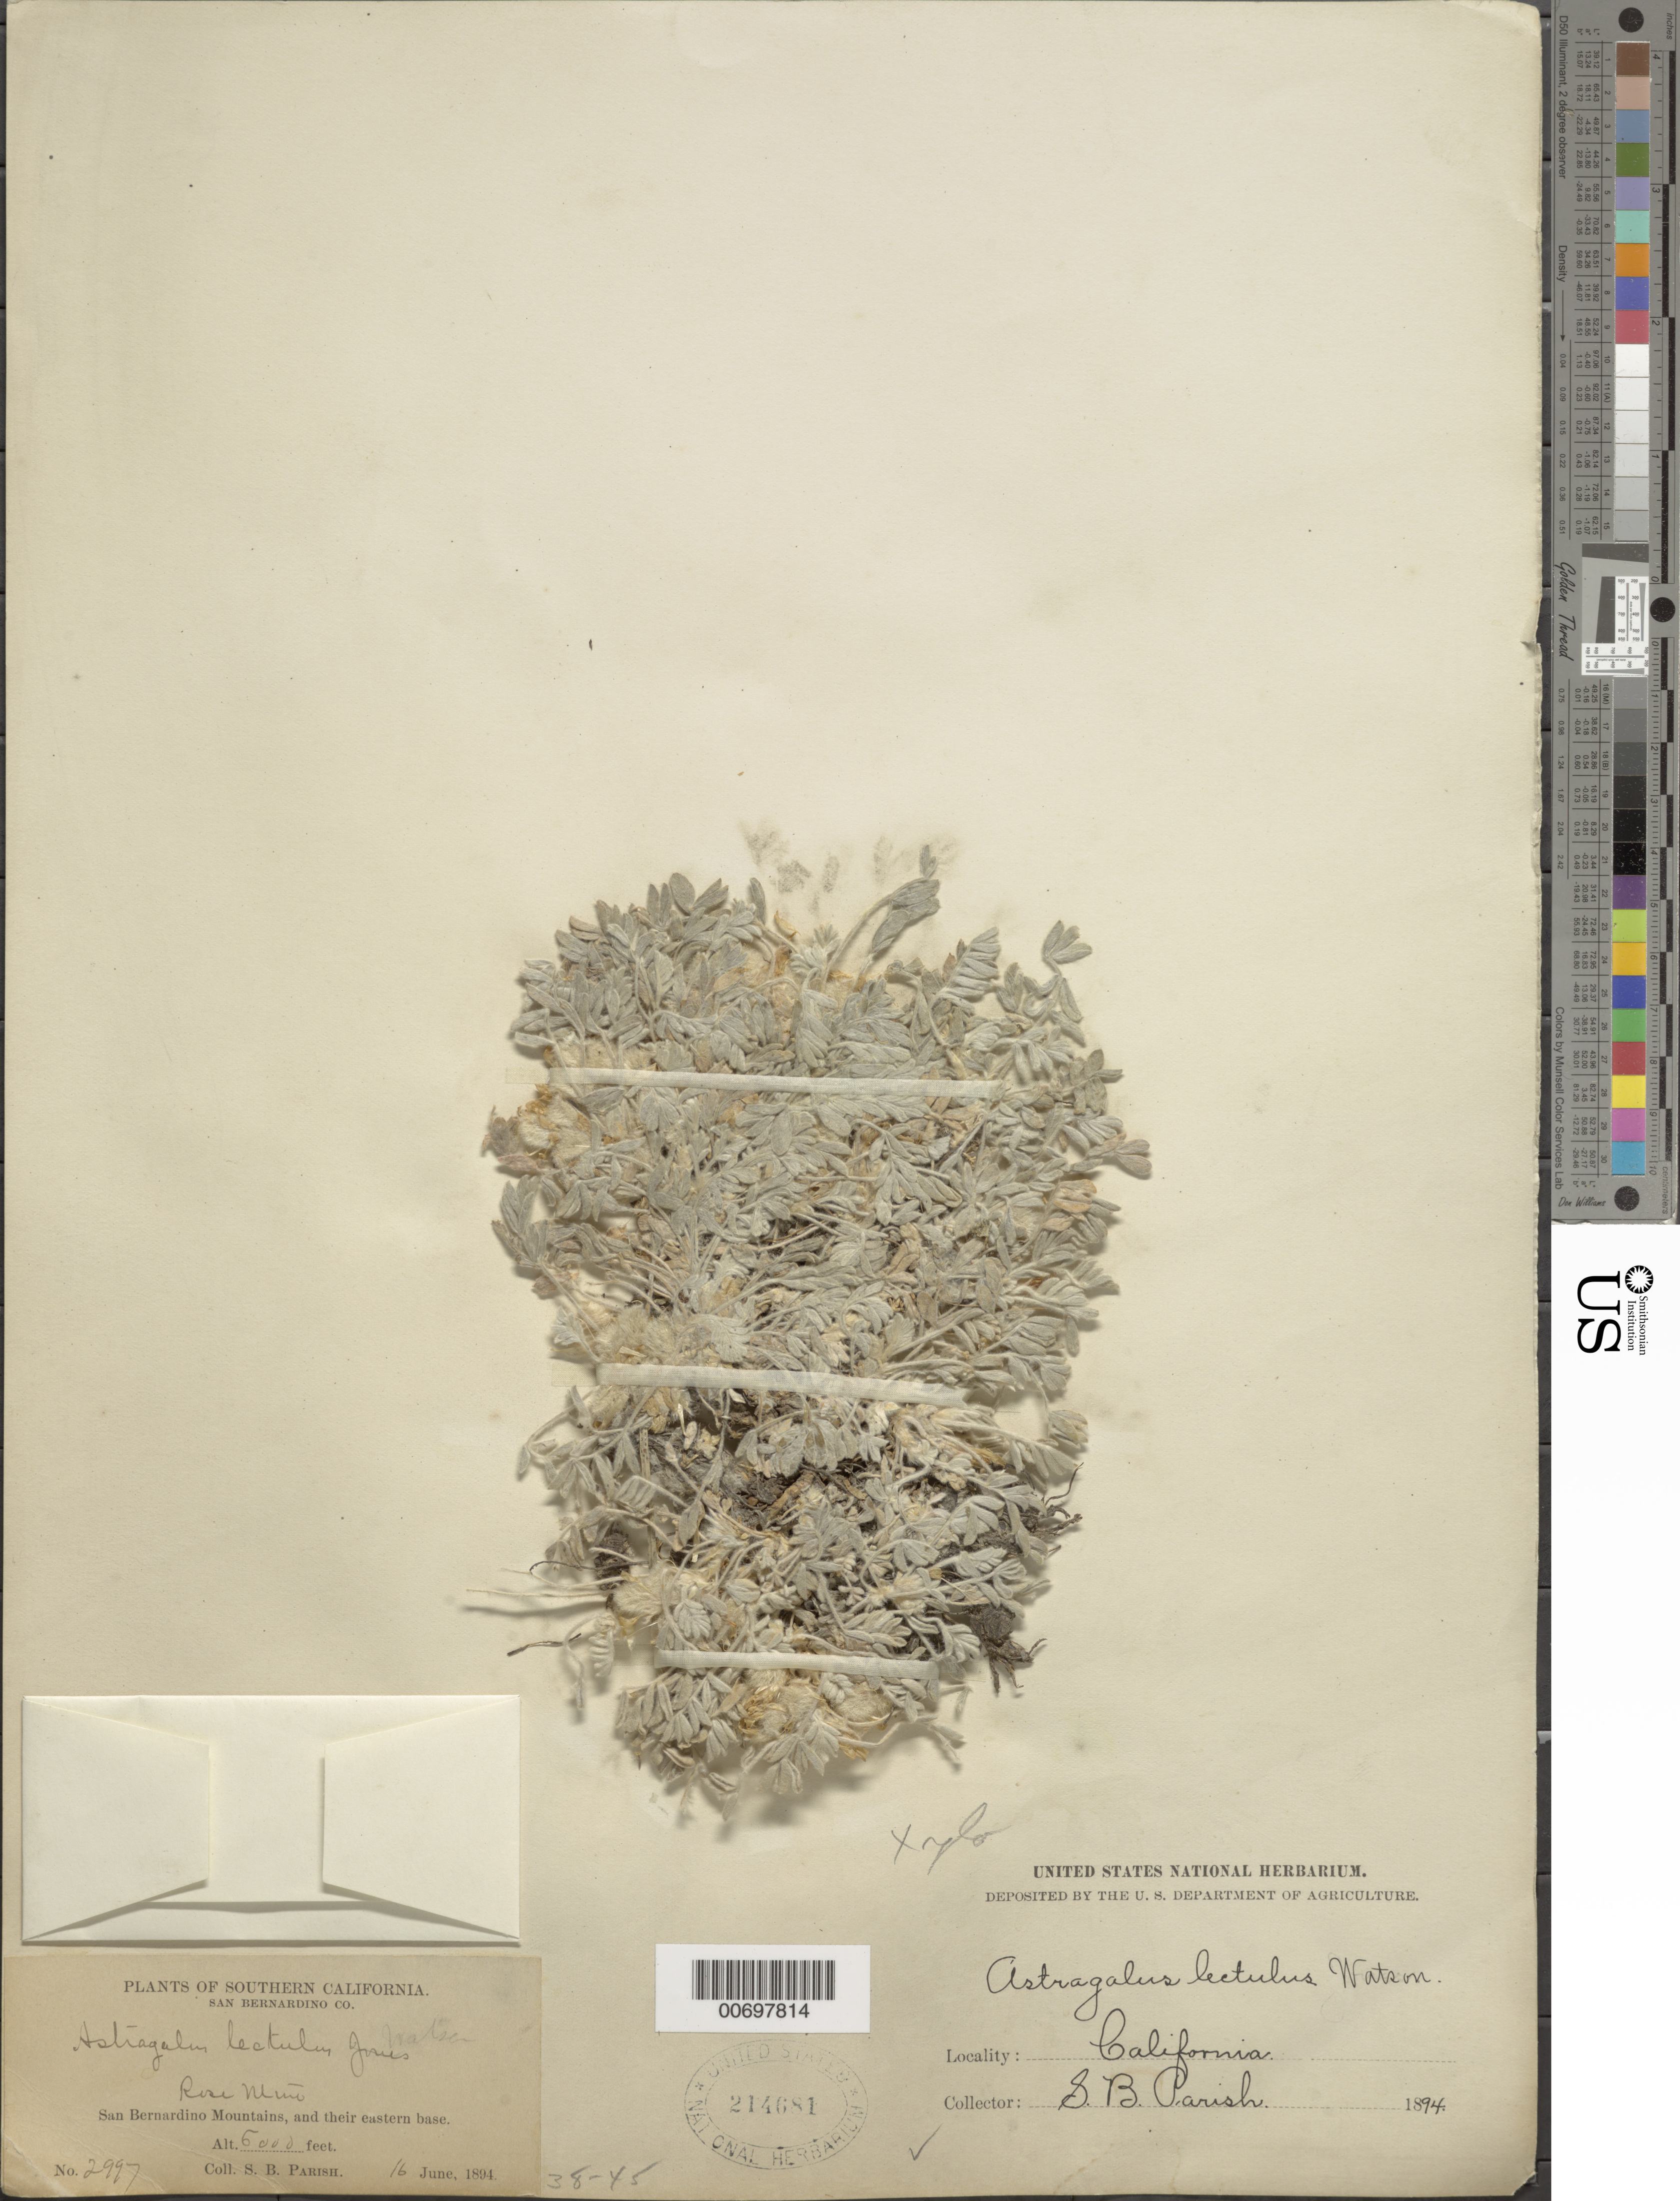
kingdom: Plantae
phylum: Tracheophyta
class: Magnoliopsida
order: Fabales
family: Fabaceae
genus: Astragalus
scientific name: Astragalus lectulus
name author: S. Watson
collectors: S. B. Parish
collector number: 2997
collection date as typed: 16 Jun 1894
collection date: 1894-06-16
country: United States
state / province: California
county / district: San Bernardino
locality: Rose Mine, San Bernardino Mts., and their eastern base.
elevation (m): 1829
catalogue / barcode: US 214681